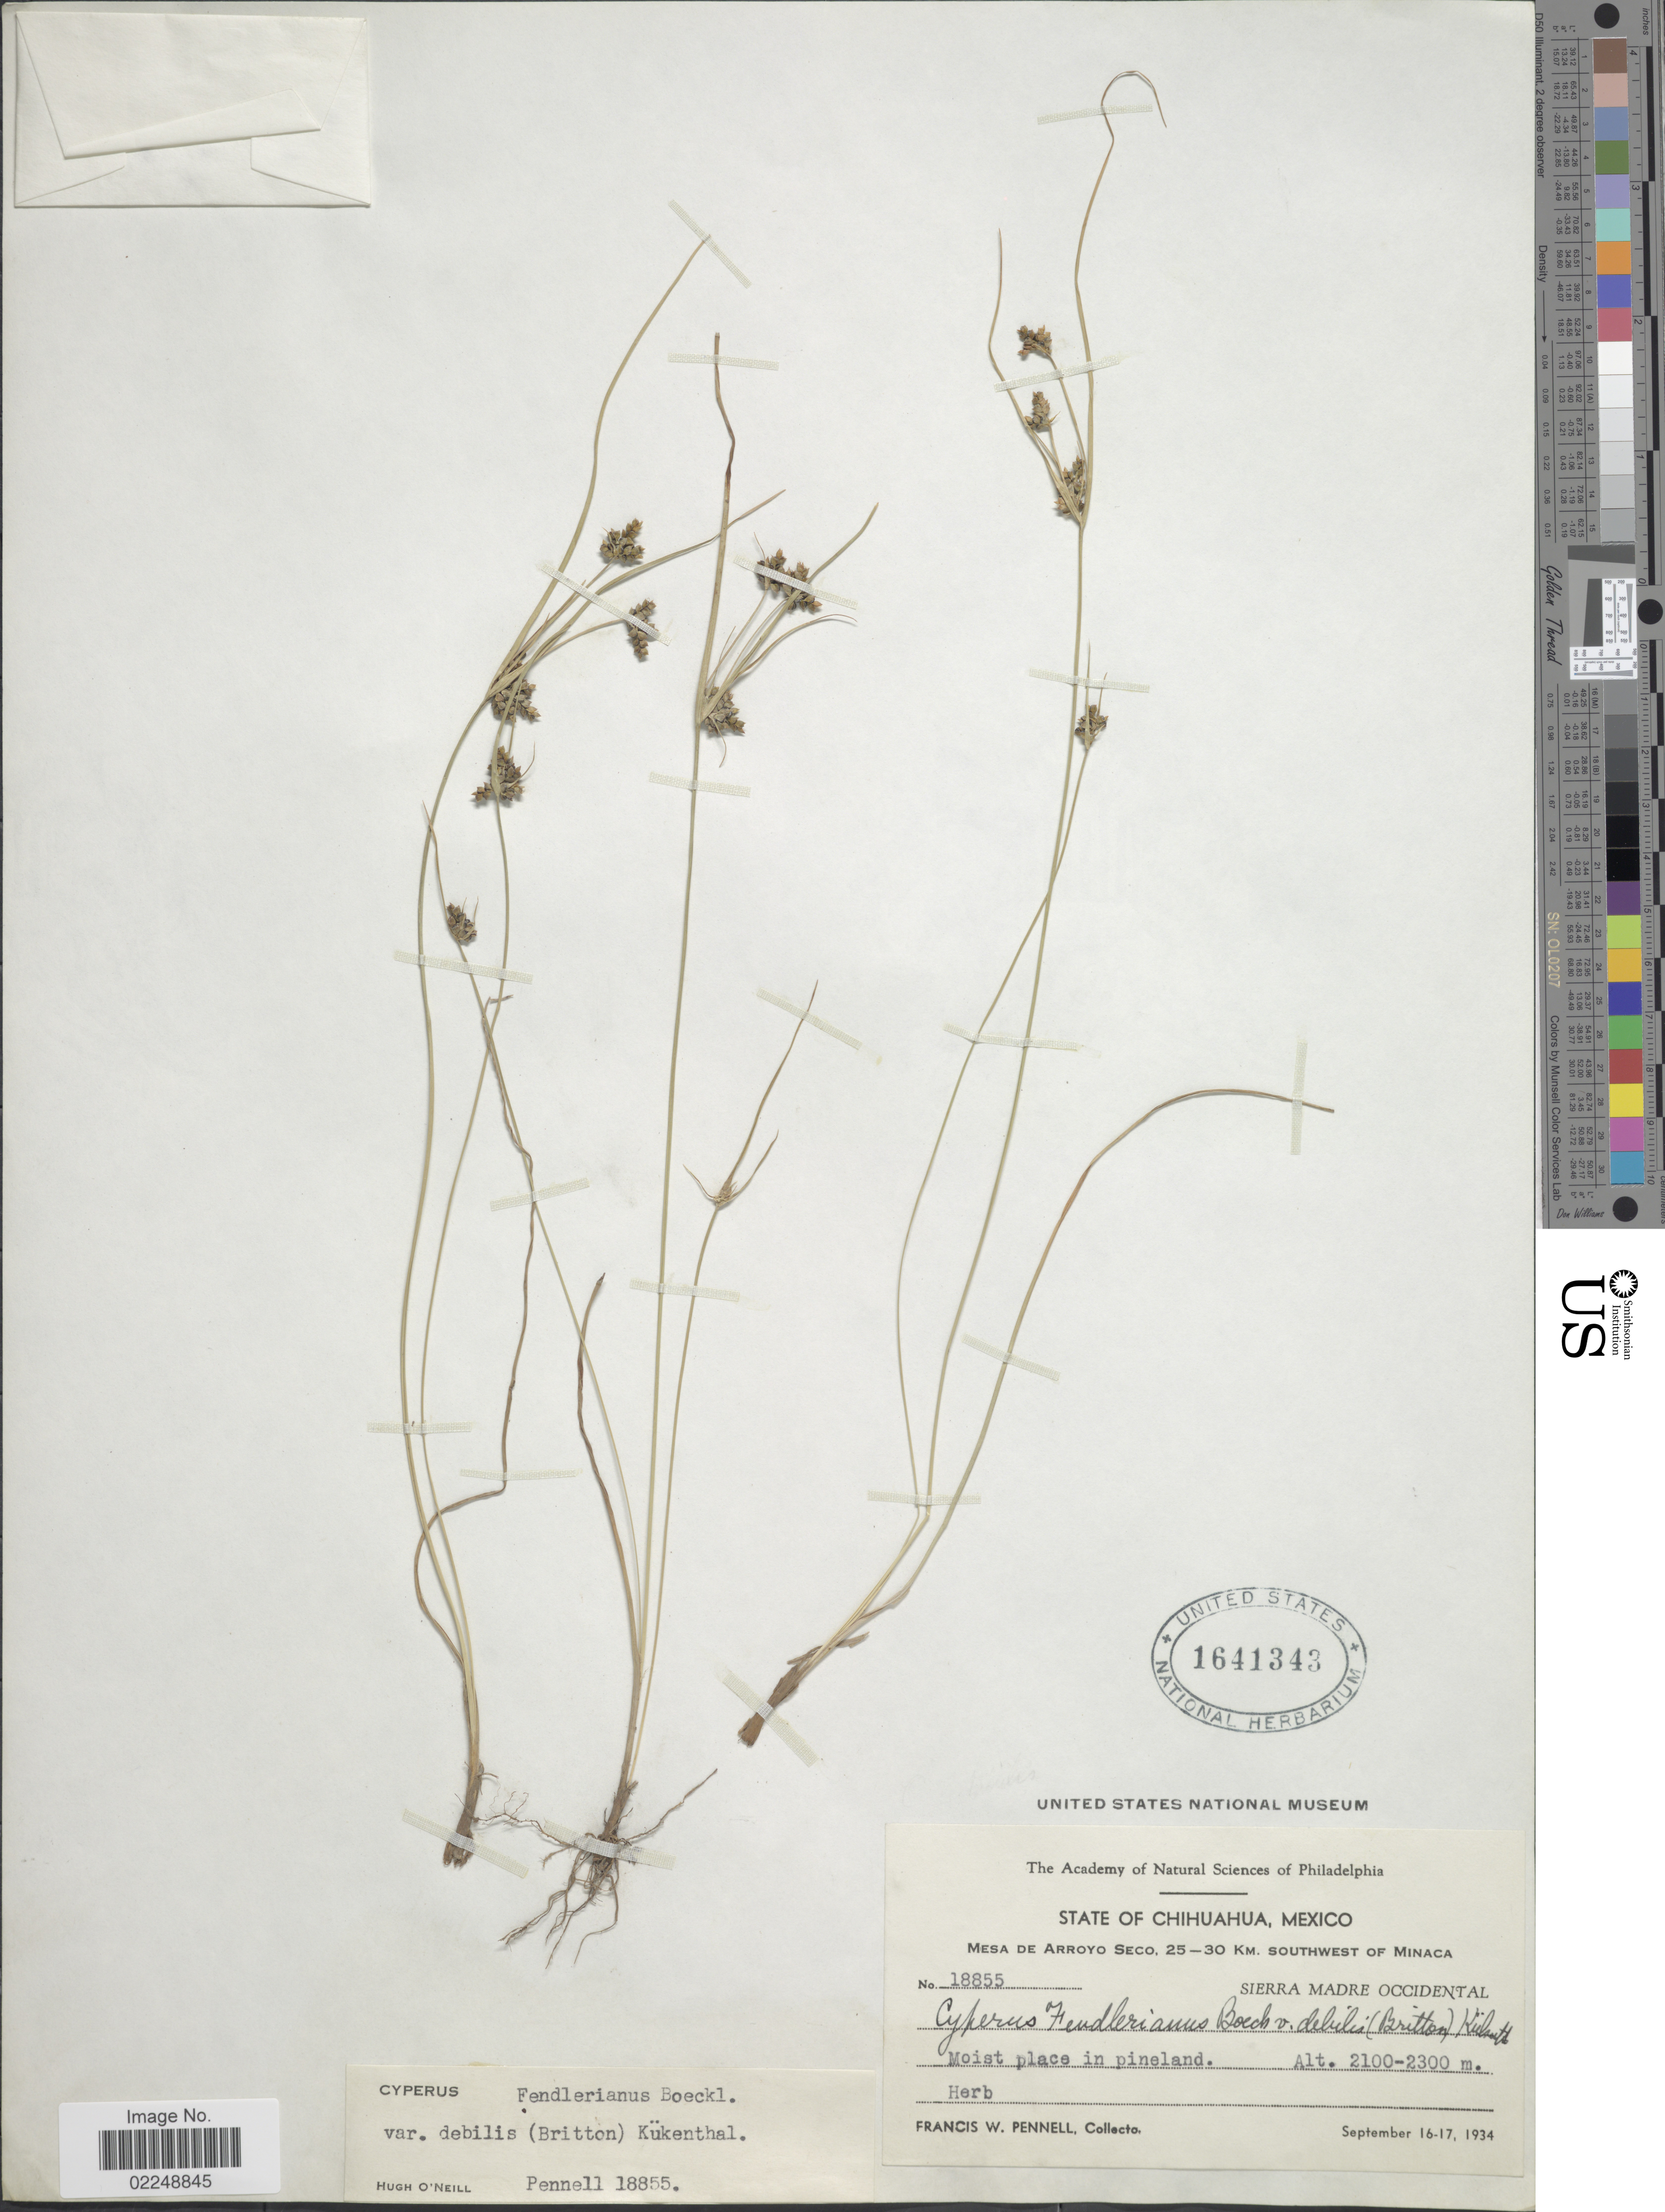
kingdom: Plantae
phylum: Tracheophyta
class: Liliopsida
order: Poales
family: Cyperaceae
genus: Cyperus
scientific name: Cyperus fendlerianus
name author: Boeckeler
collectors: F. W. Pennell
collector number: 18855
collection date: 1934-09-16/1934-09-17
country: Mexico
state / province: Chihuahua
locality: Mesa de Arroyo Seco, 25-30 km. Southwest of Minaca, Sierra Madre Occidental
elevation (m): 2100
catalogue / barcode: US 1641343